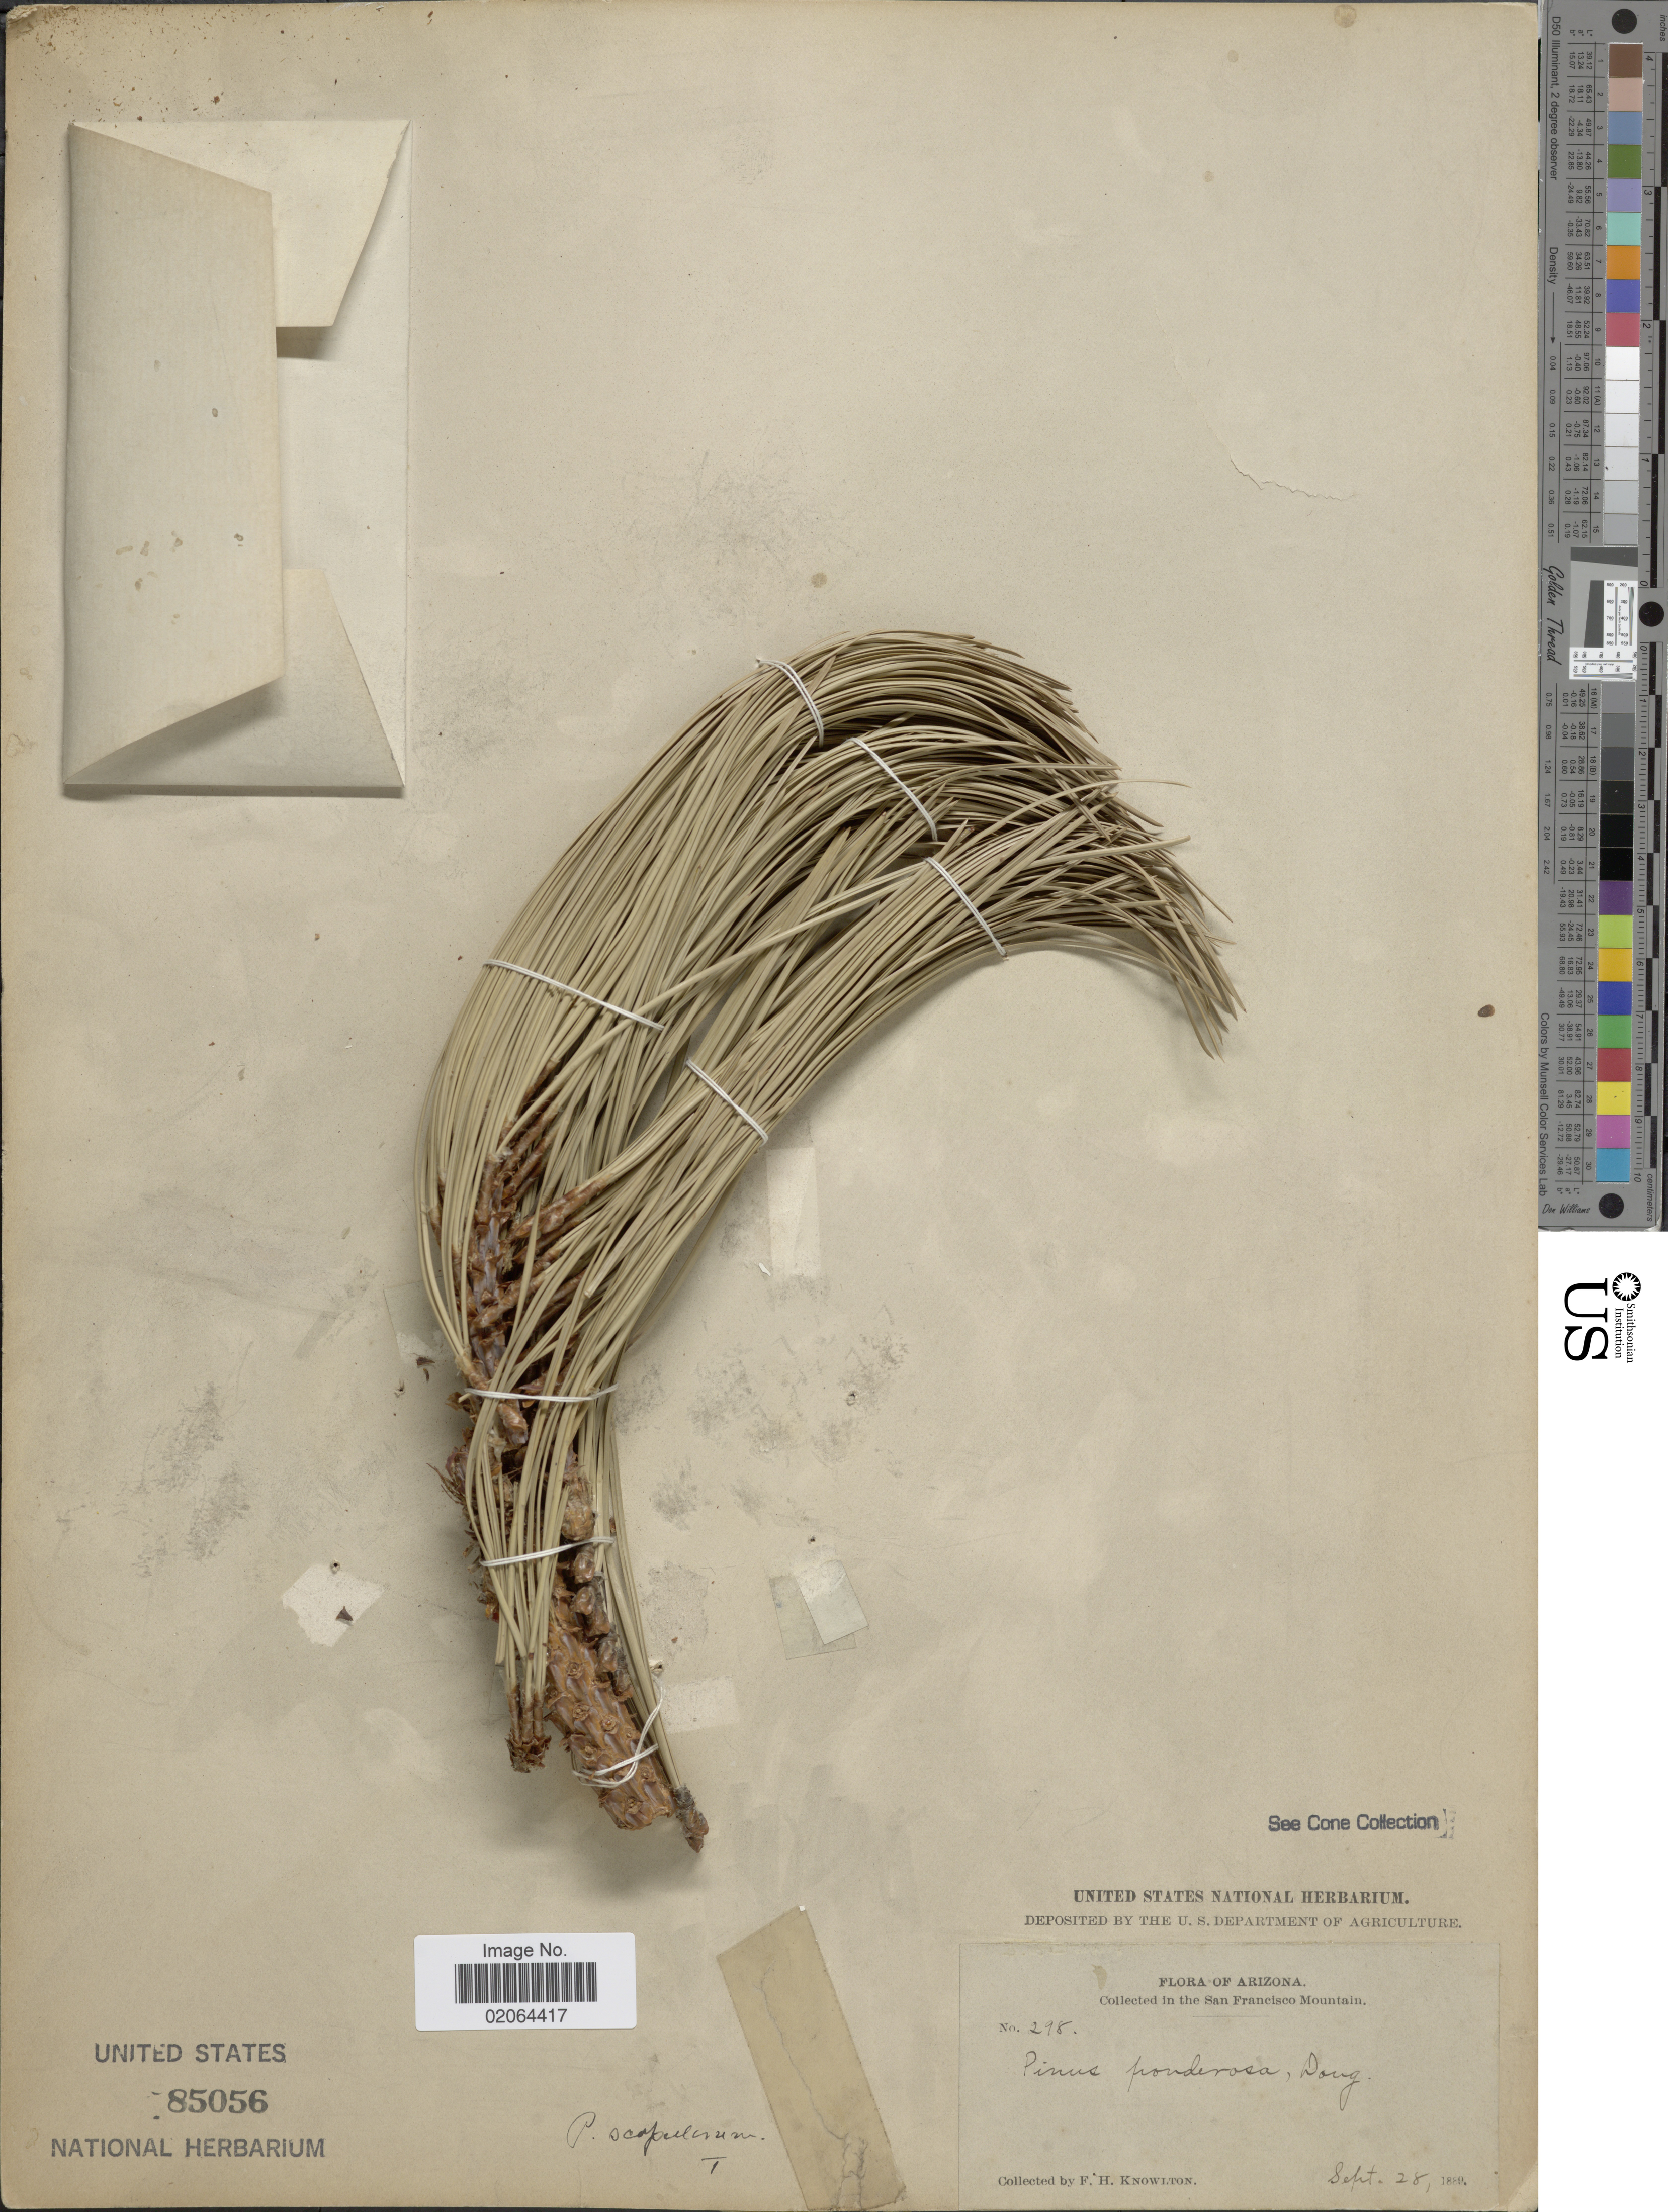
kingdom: Plantae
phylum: Tracheophyta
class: Pinopsida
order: Pinales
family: Pinaceae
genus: Pinus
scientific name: Pinus ponderosa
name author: Douglas ex C. Lawson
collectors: F. H. Knowlton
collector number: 298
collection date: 1889-09-28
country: United States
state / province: Arizona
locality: Arizona, San Francisco Mountain.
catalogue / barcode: US 85056